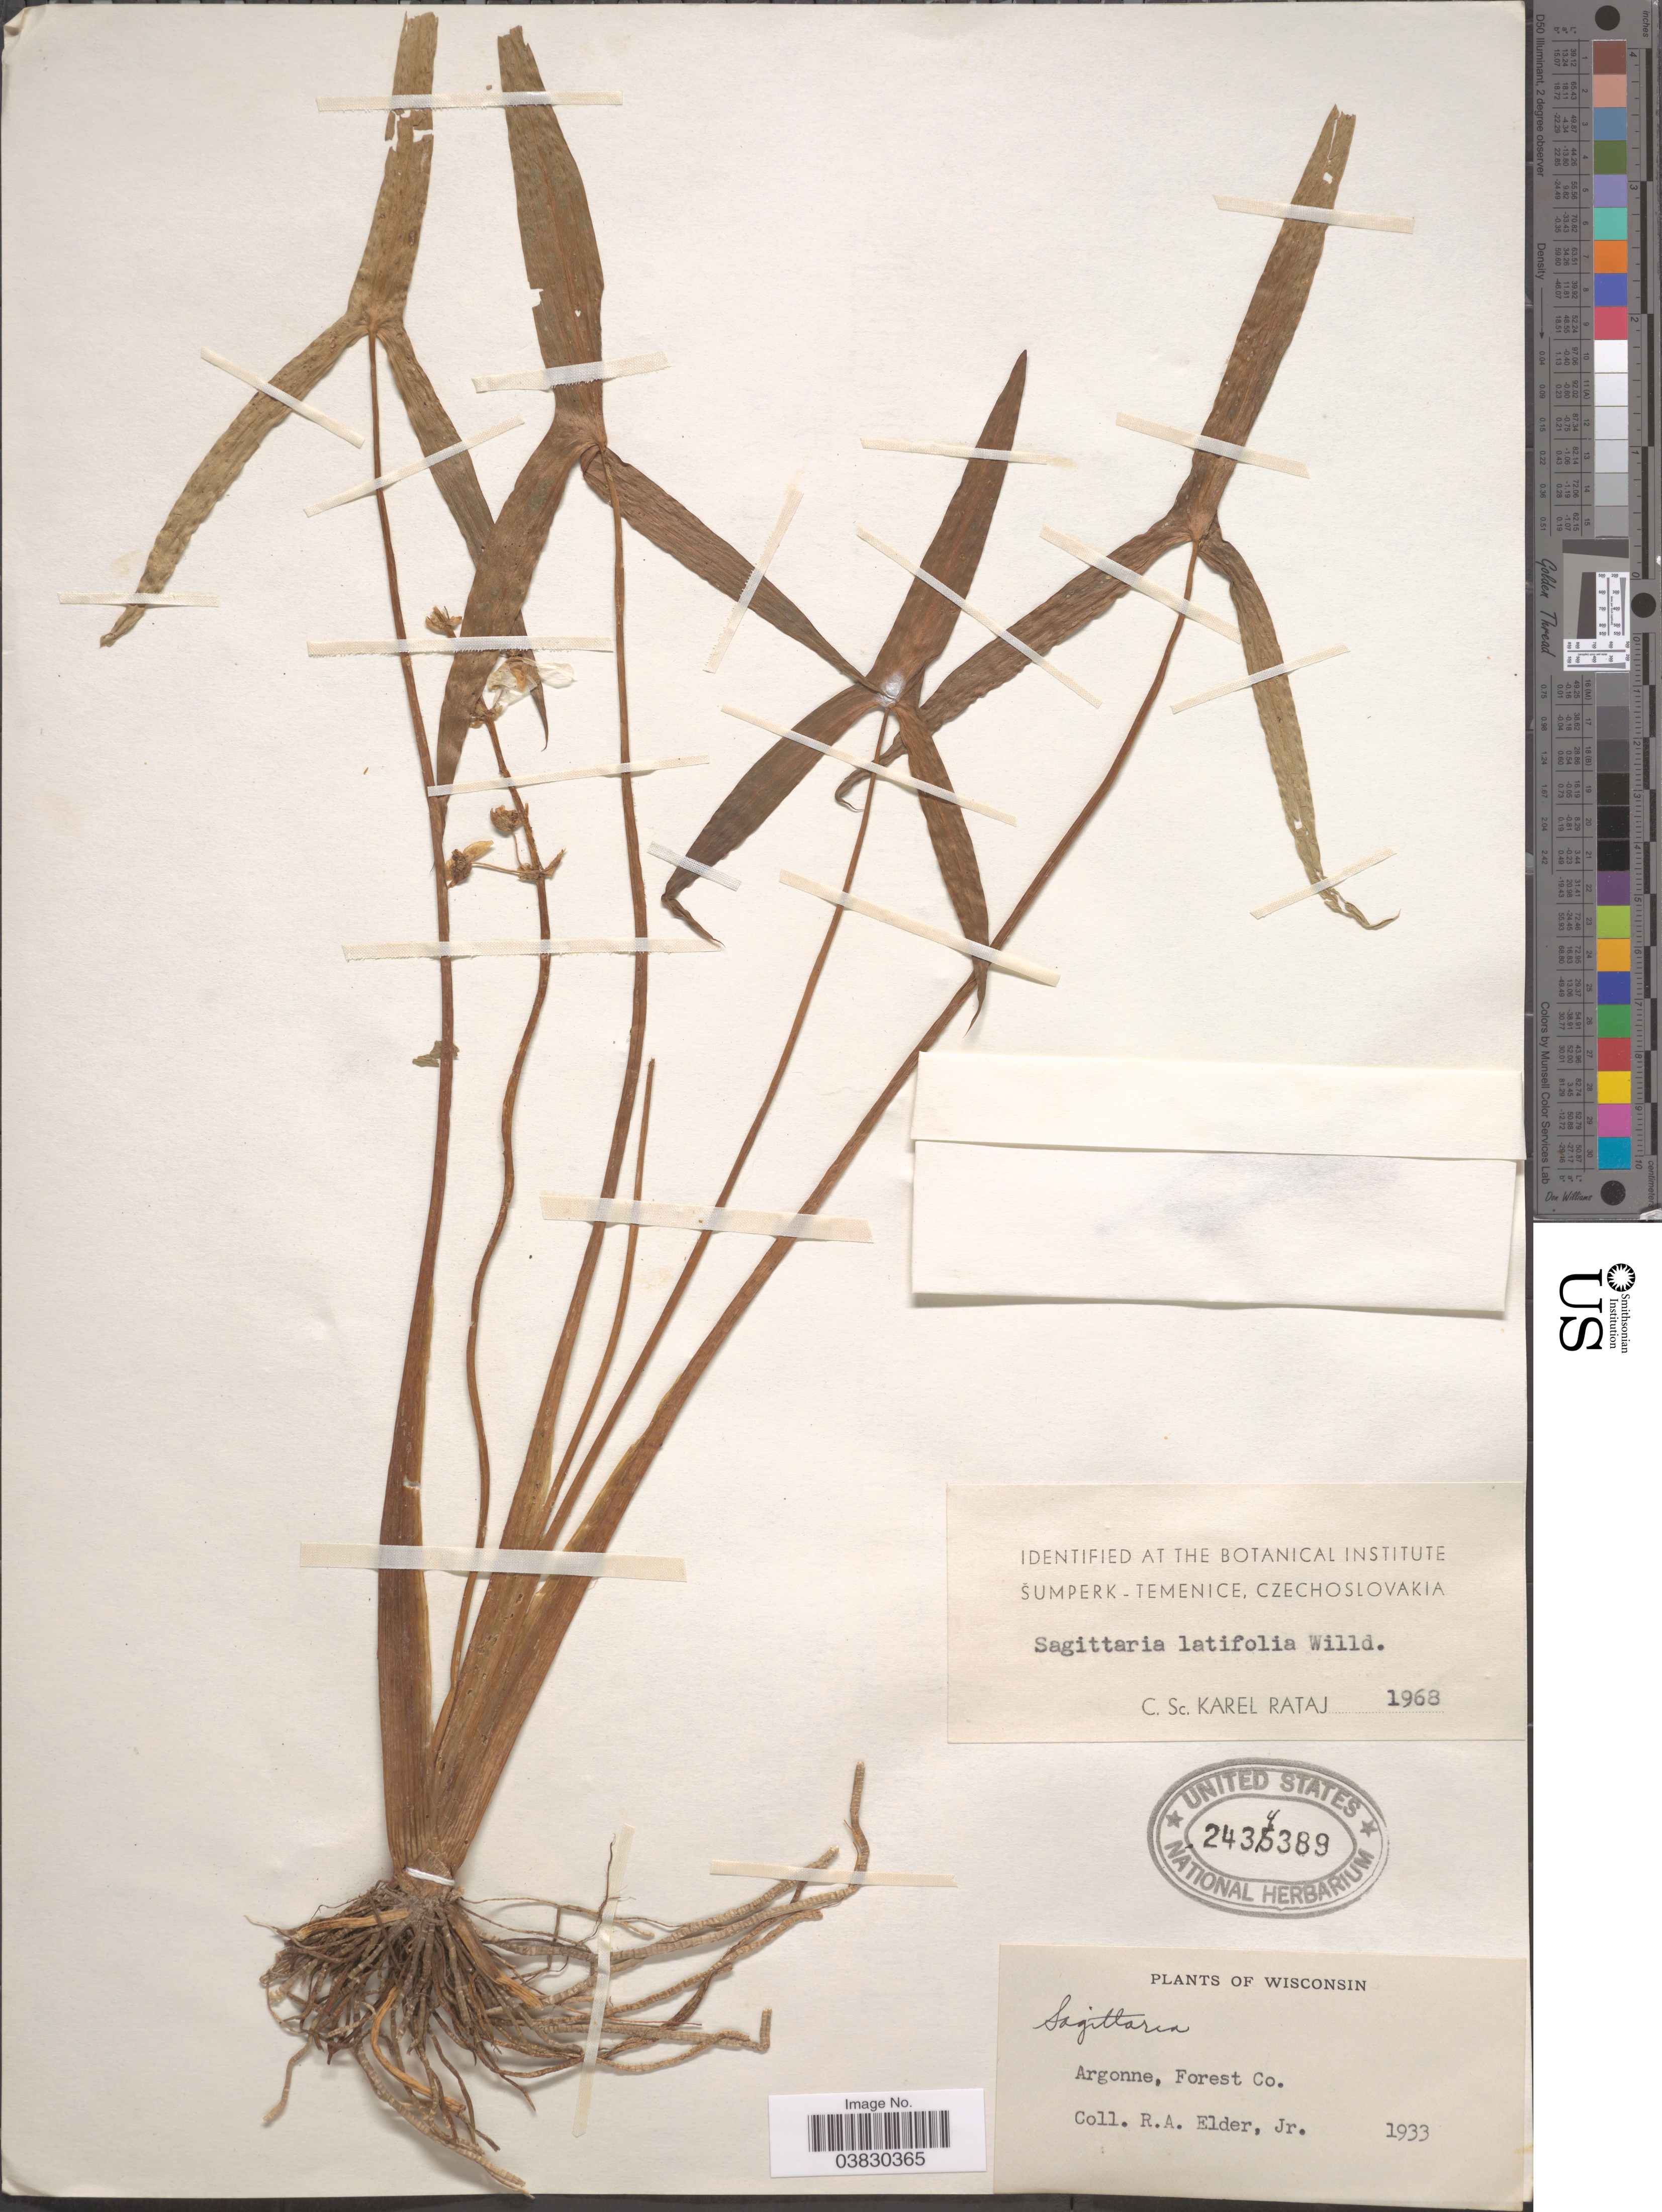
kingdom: Plantae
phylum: Tracheophyta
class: Liliopsida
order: Alismatales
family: Alismataceae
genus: Sagittaria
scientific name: Sagittaria latifolia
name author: Willd.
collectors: R. Elder Jr.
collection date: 1933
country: United States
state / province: Wisconsin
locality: Argonne, Forest Co.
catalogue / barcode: US 2434389